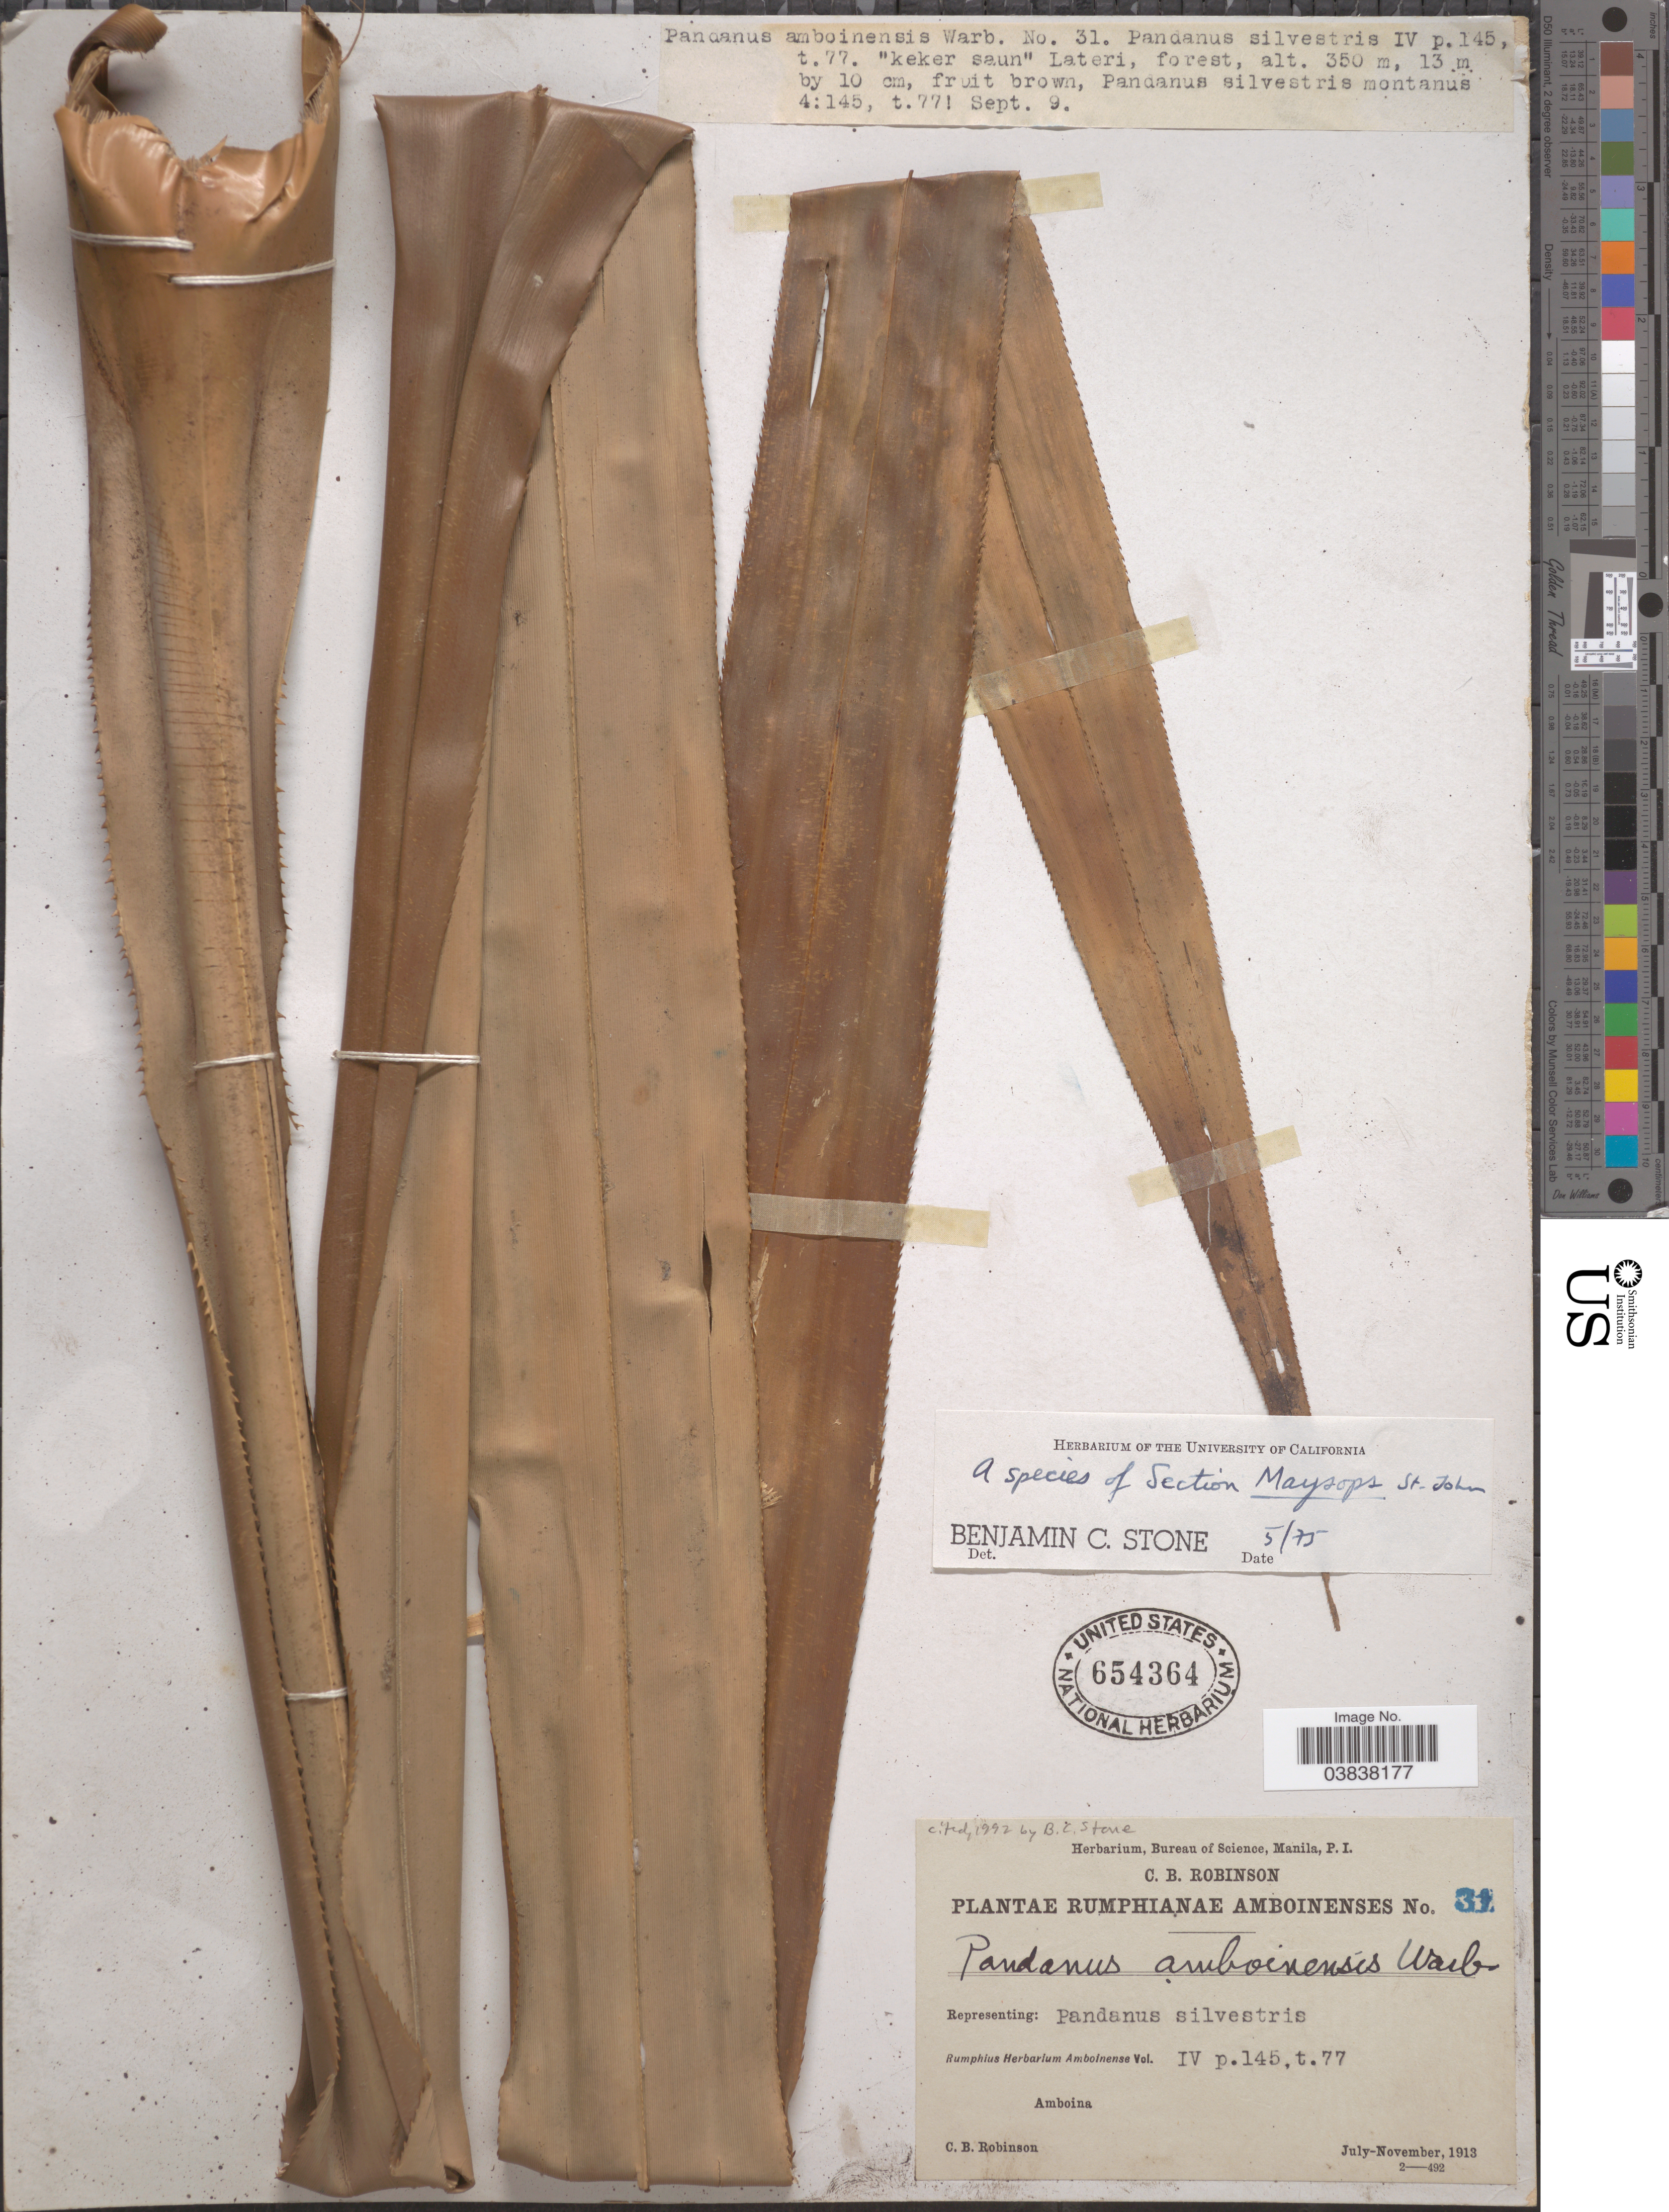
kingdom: Plantae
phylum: Tracheophyta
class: Liliopsida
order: Pandanales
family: Pandanaceae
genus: Pandanus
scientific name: Pandanus amboinensis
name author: Warb.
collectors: C. Robinson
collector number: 31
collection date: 1913-09-09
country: Indonesia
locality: Amboina.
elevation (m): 350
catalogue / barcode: US 654364